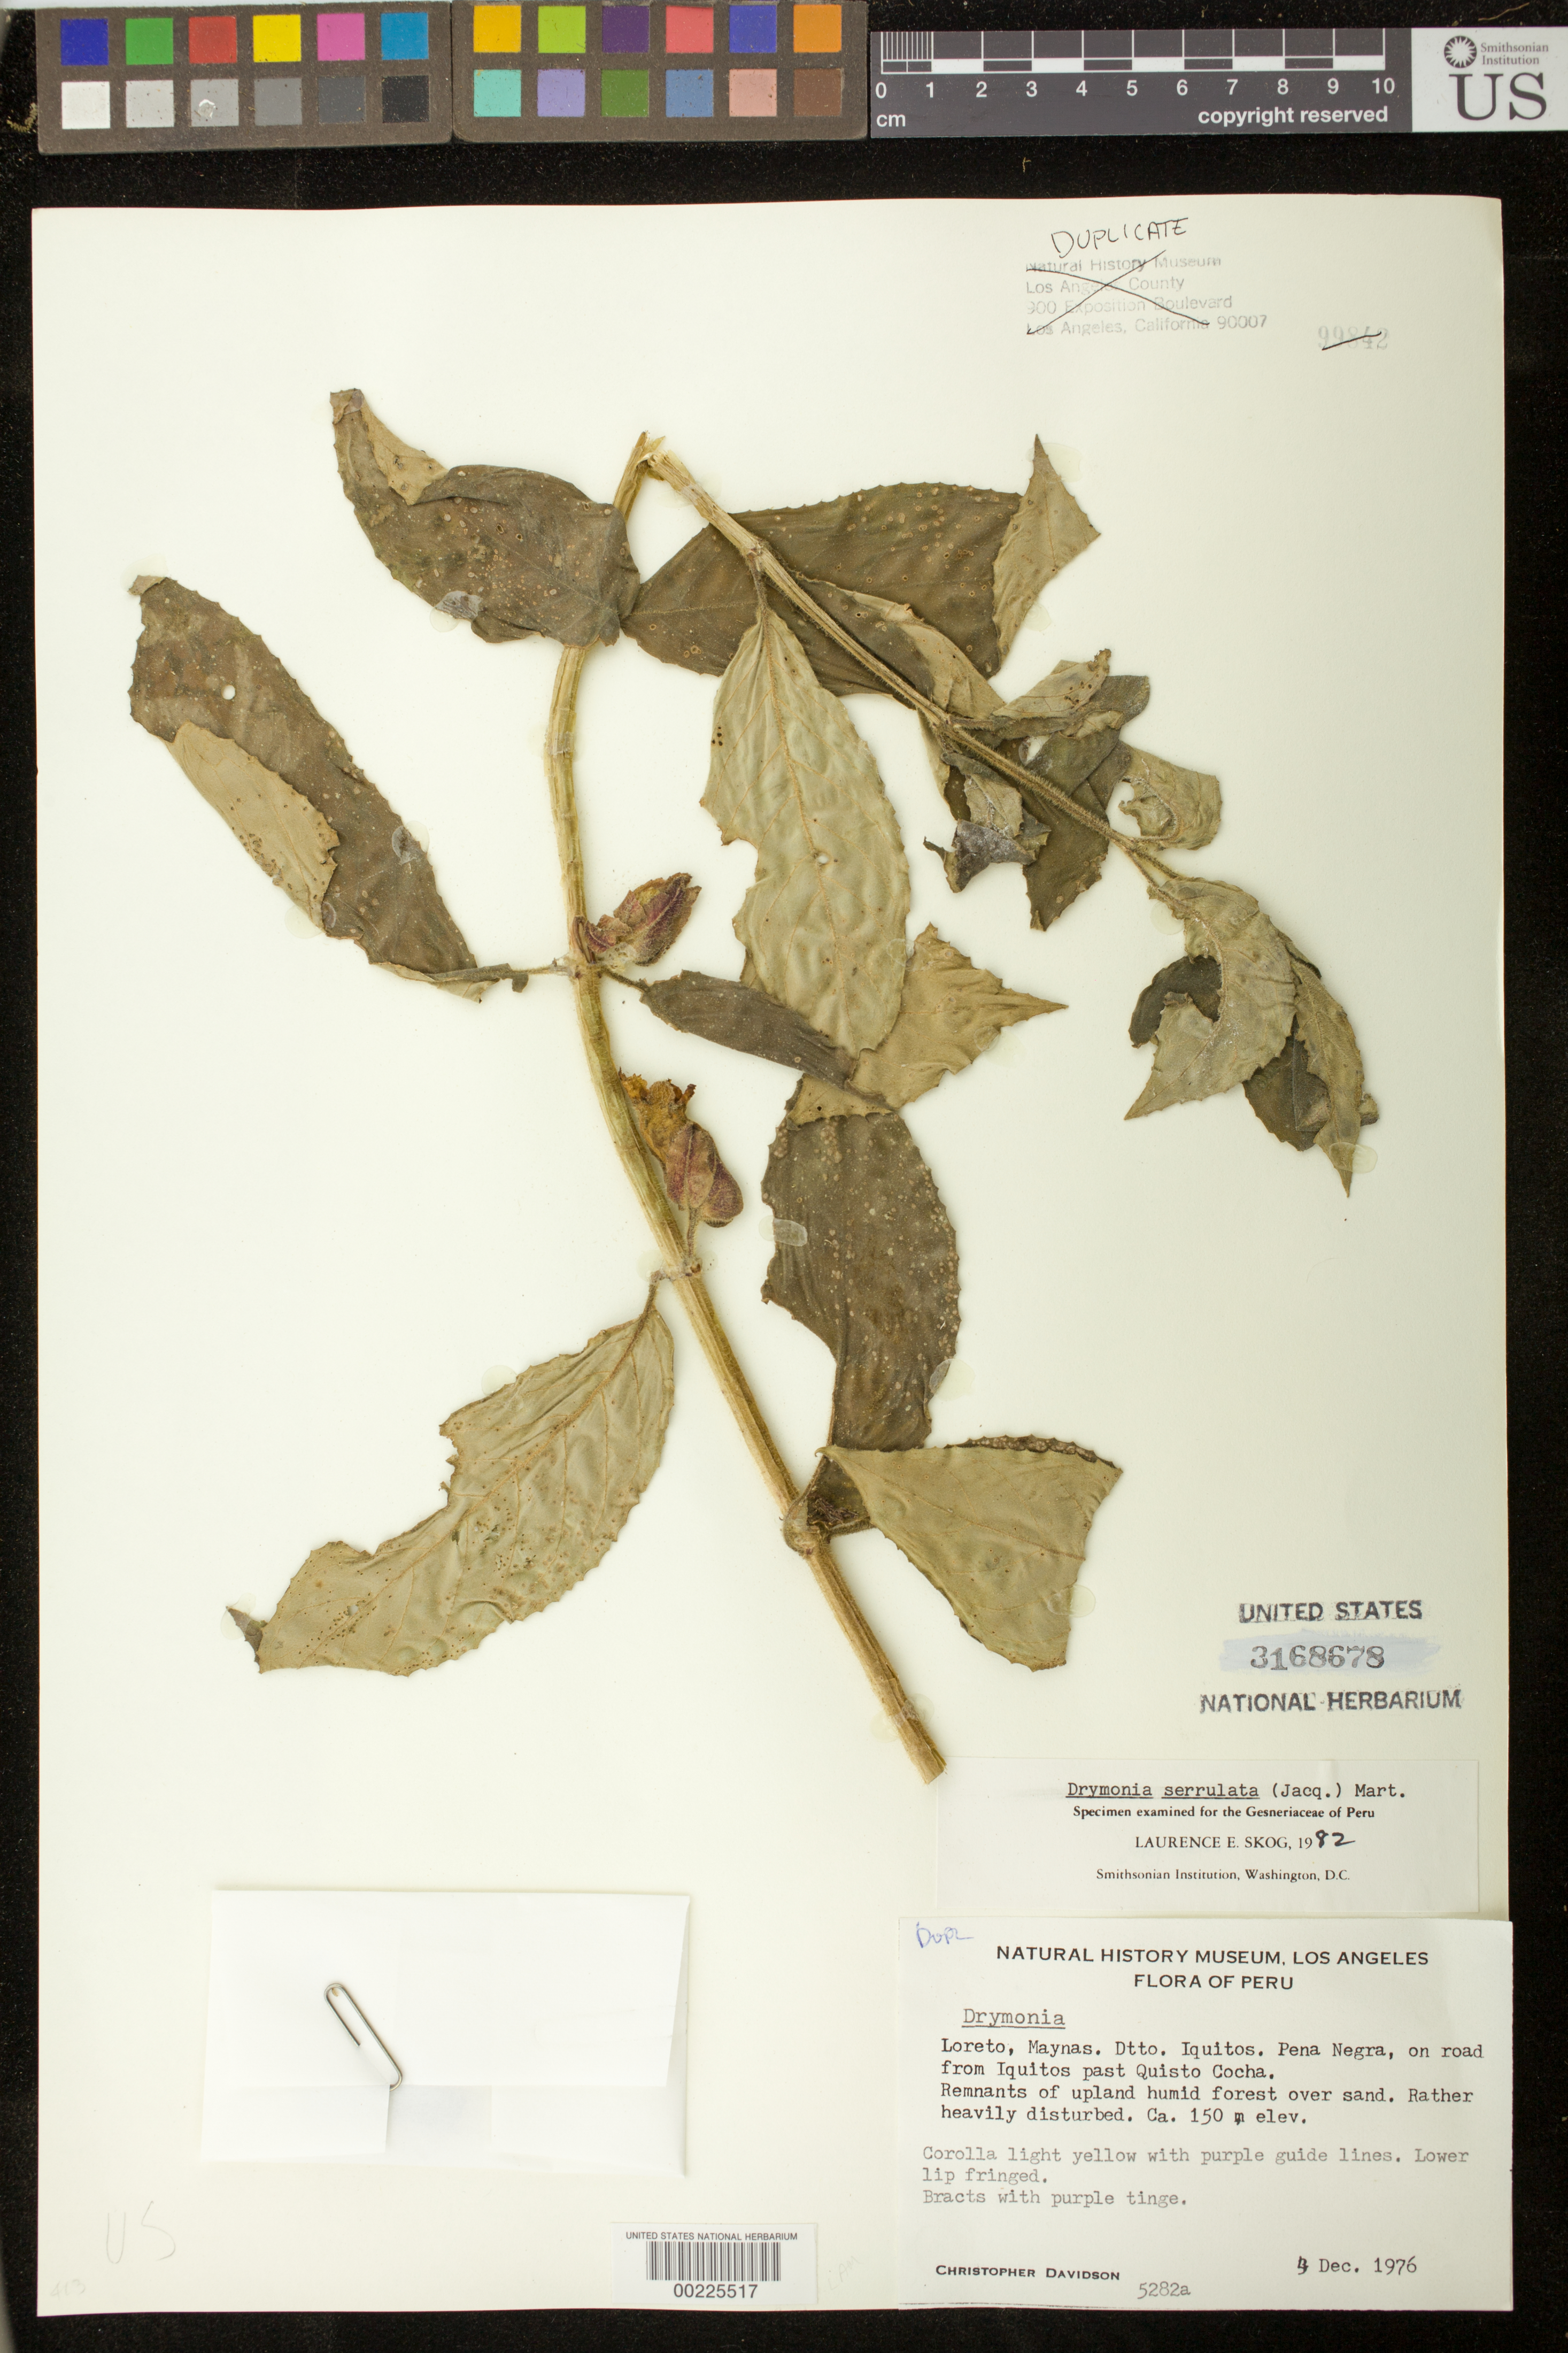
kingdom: Plantae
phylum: Tracheophyta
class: Magnoliopsida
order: Lamiales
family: Gesneriaceae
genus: Drymonia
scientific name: Drymonia serrulata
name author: (Jacq.) Mart.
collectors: C. Davidson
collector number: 5282 A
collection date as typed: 04 Dec 1976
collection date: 1976-12-04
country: Peru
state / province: Loreto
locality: Prov. Maynas, Dtto. Iquitos, Pena Negra, on road from Iquitos past Quisto Cocha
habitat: Remnants of upland humid forest over sand, rather heavily disturbed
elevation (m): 150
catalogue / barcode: US 3168678